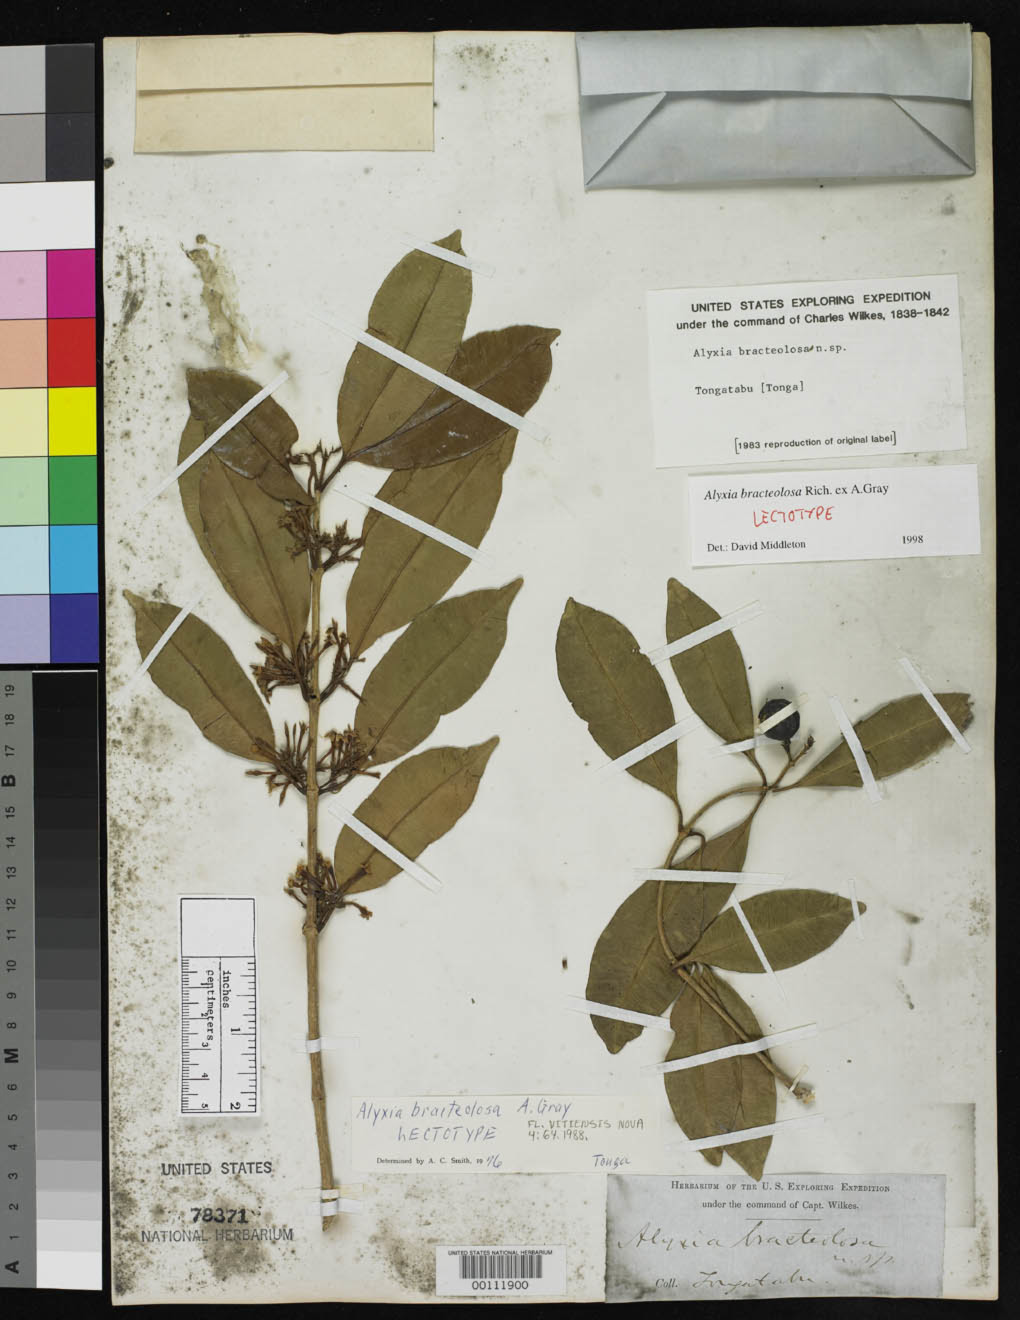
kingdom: Plantae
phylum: Tracheophyta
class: Magnoliopsida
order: Gentianales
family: Apocynaceae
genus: Alyxia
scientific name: Alyxia bracteolosa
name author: W.P. Rich ex A. Gray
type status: Lectotype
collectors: Wilkes Explor. Exped.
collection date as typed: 1838 to -- --- 1842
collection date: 1838/1842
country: Tonga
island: Tongatapu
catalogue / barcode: US 78371